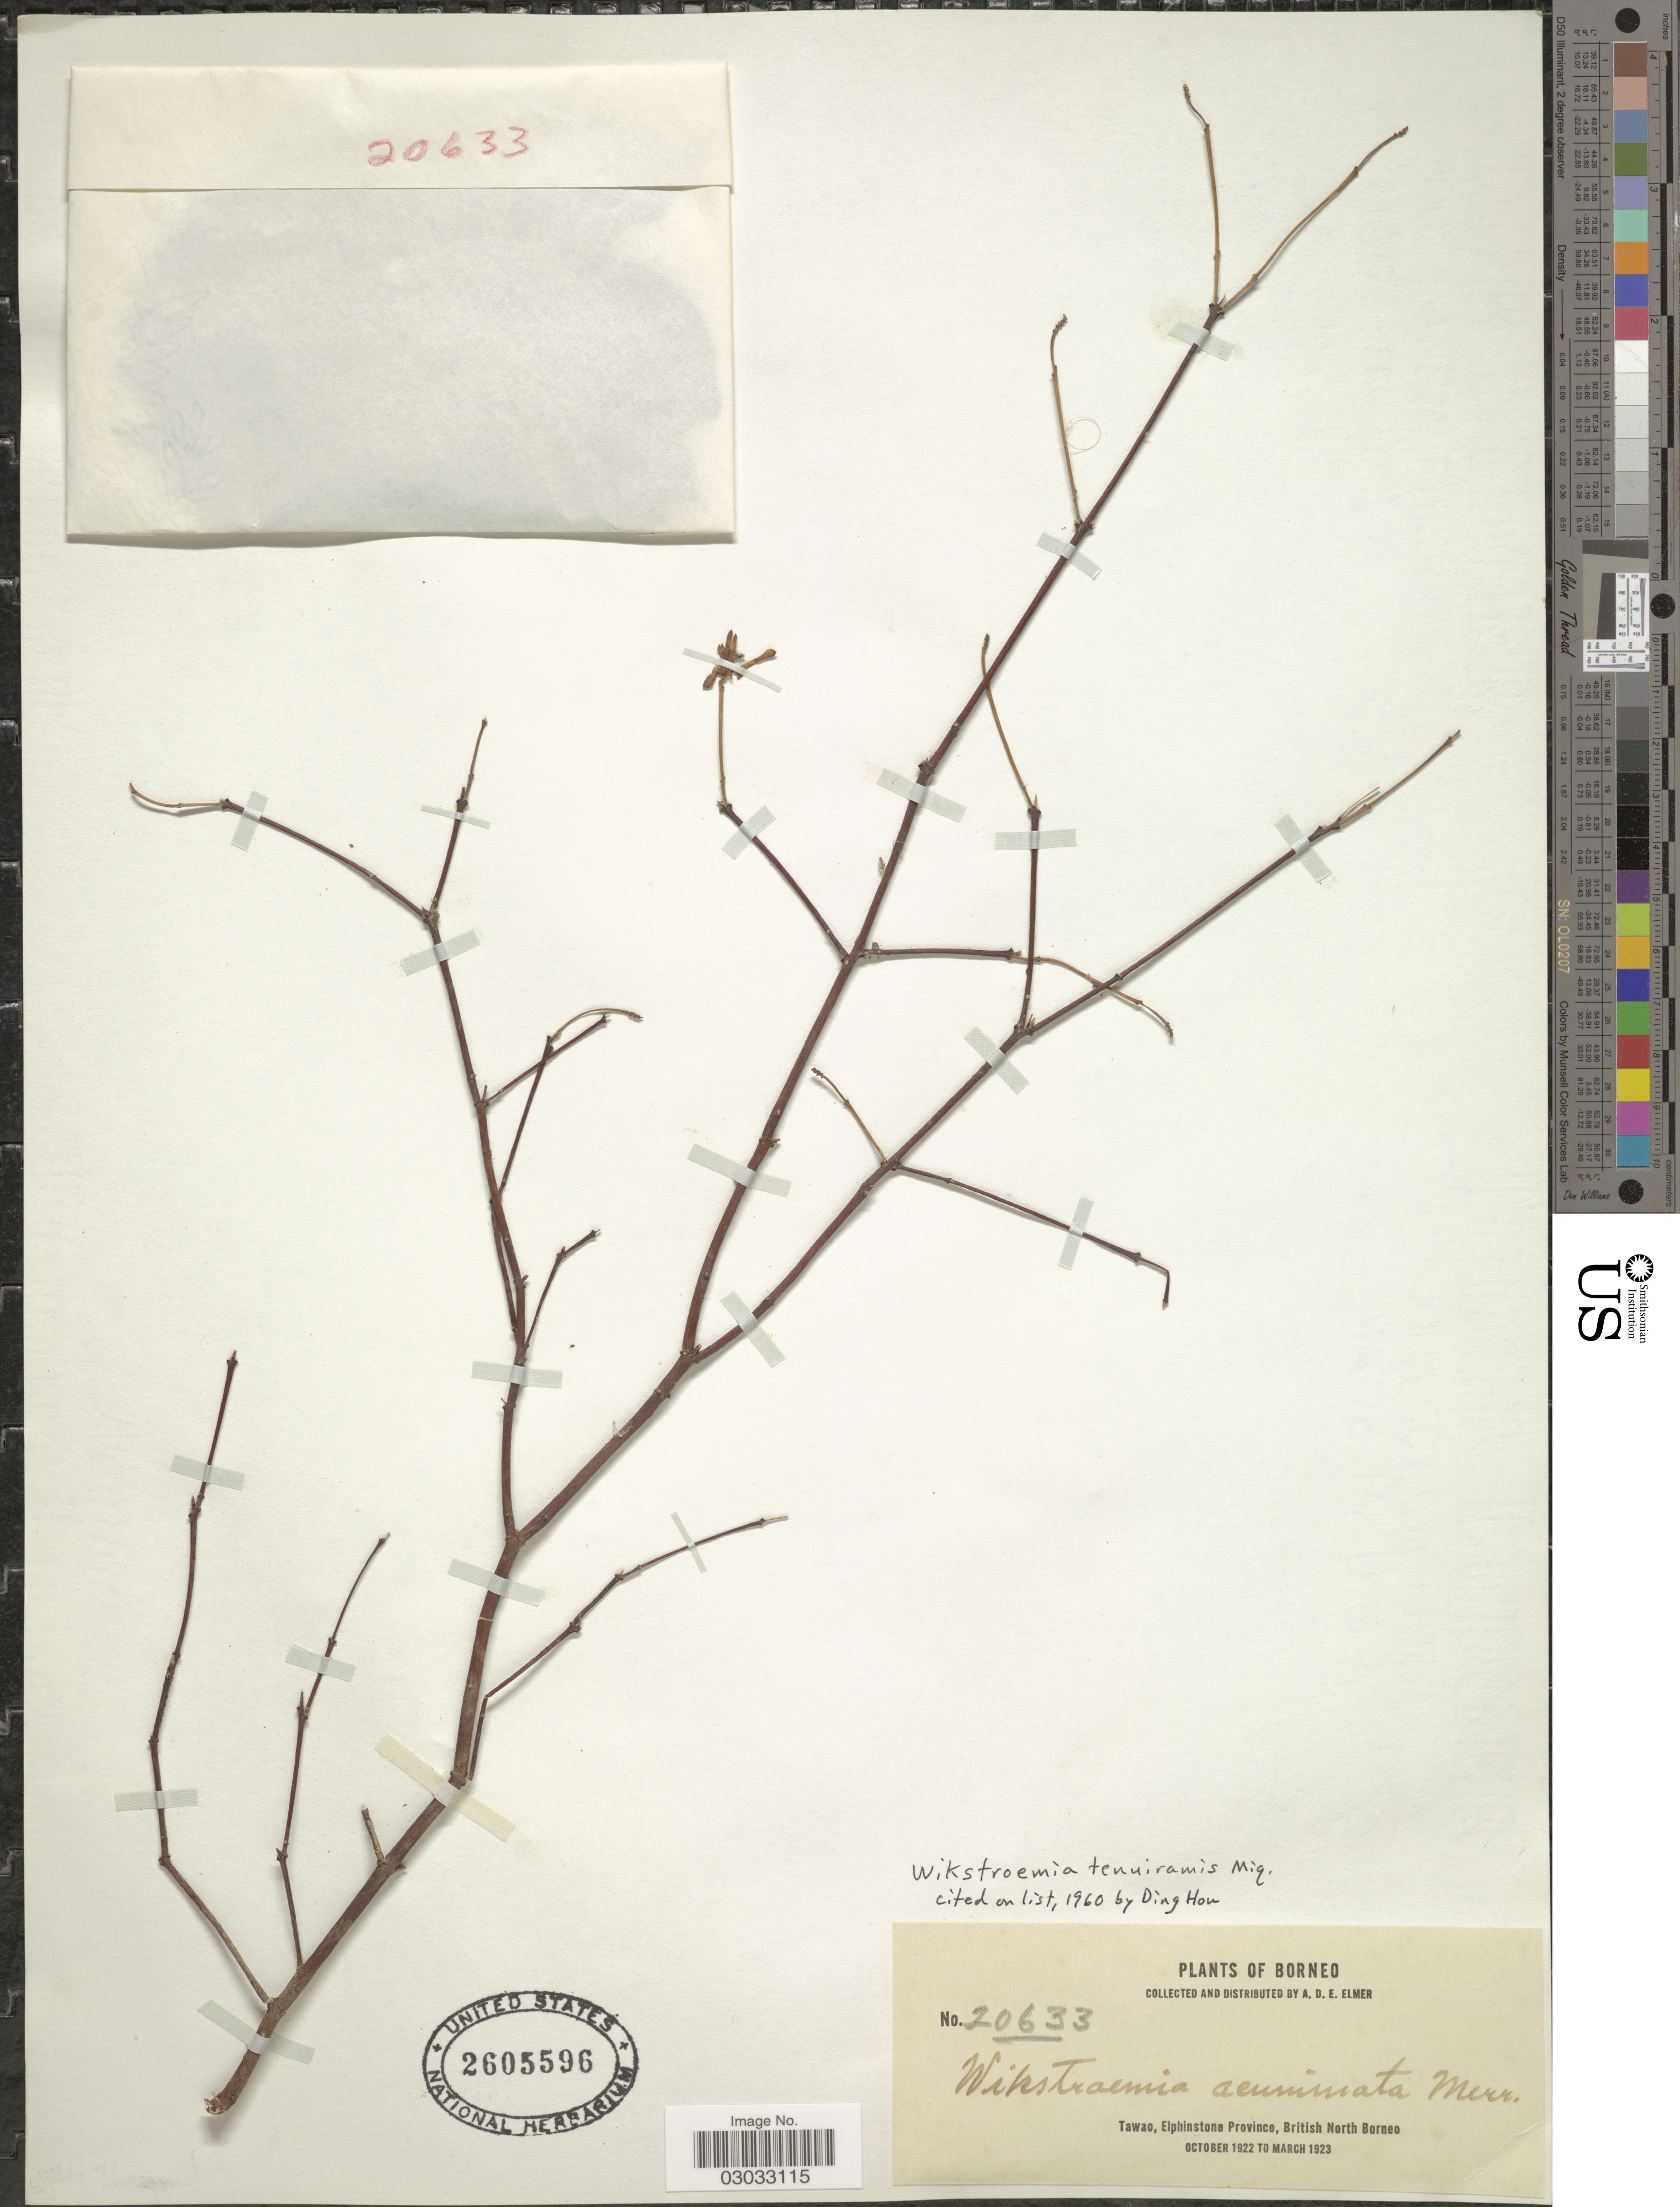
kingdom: Plantae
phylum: Tracheophyta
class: Magnoliopsida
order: Malvales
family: Thymelaeaceae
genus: Wikstroemia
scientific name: Wikstroemia tenuiramis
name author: Miq.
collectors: A. D. E. Elmer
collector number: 20633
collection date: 1922-10/1923-03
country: Malaysia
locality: Tawao, Elphinstone Province, British North Borneo.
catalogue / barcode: US 2605596